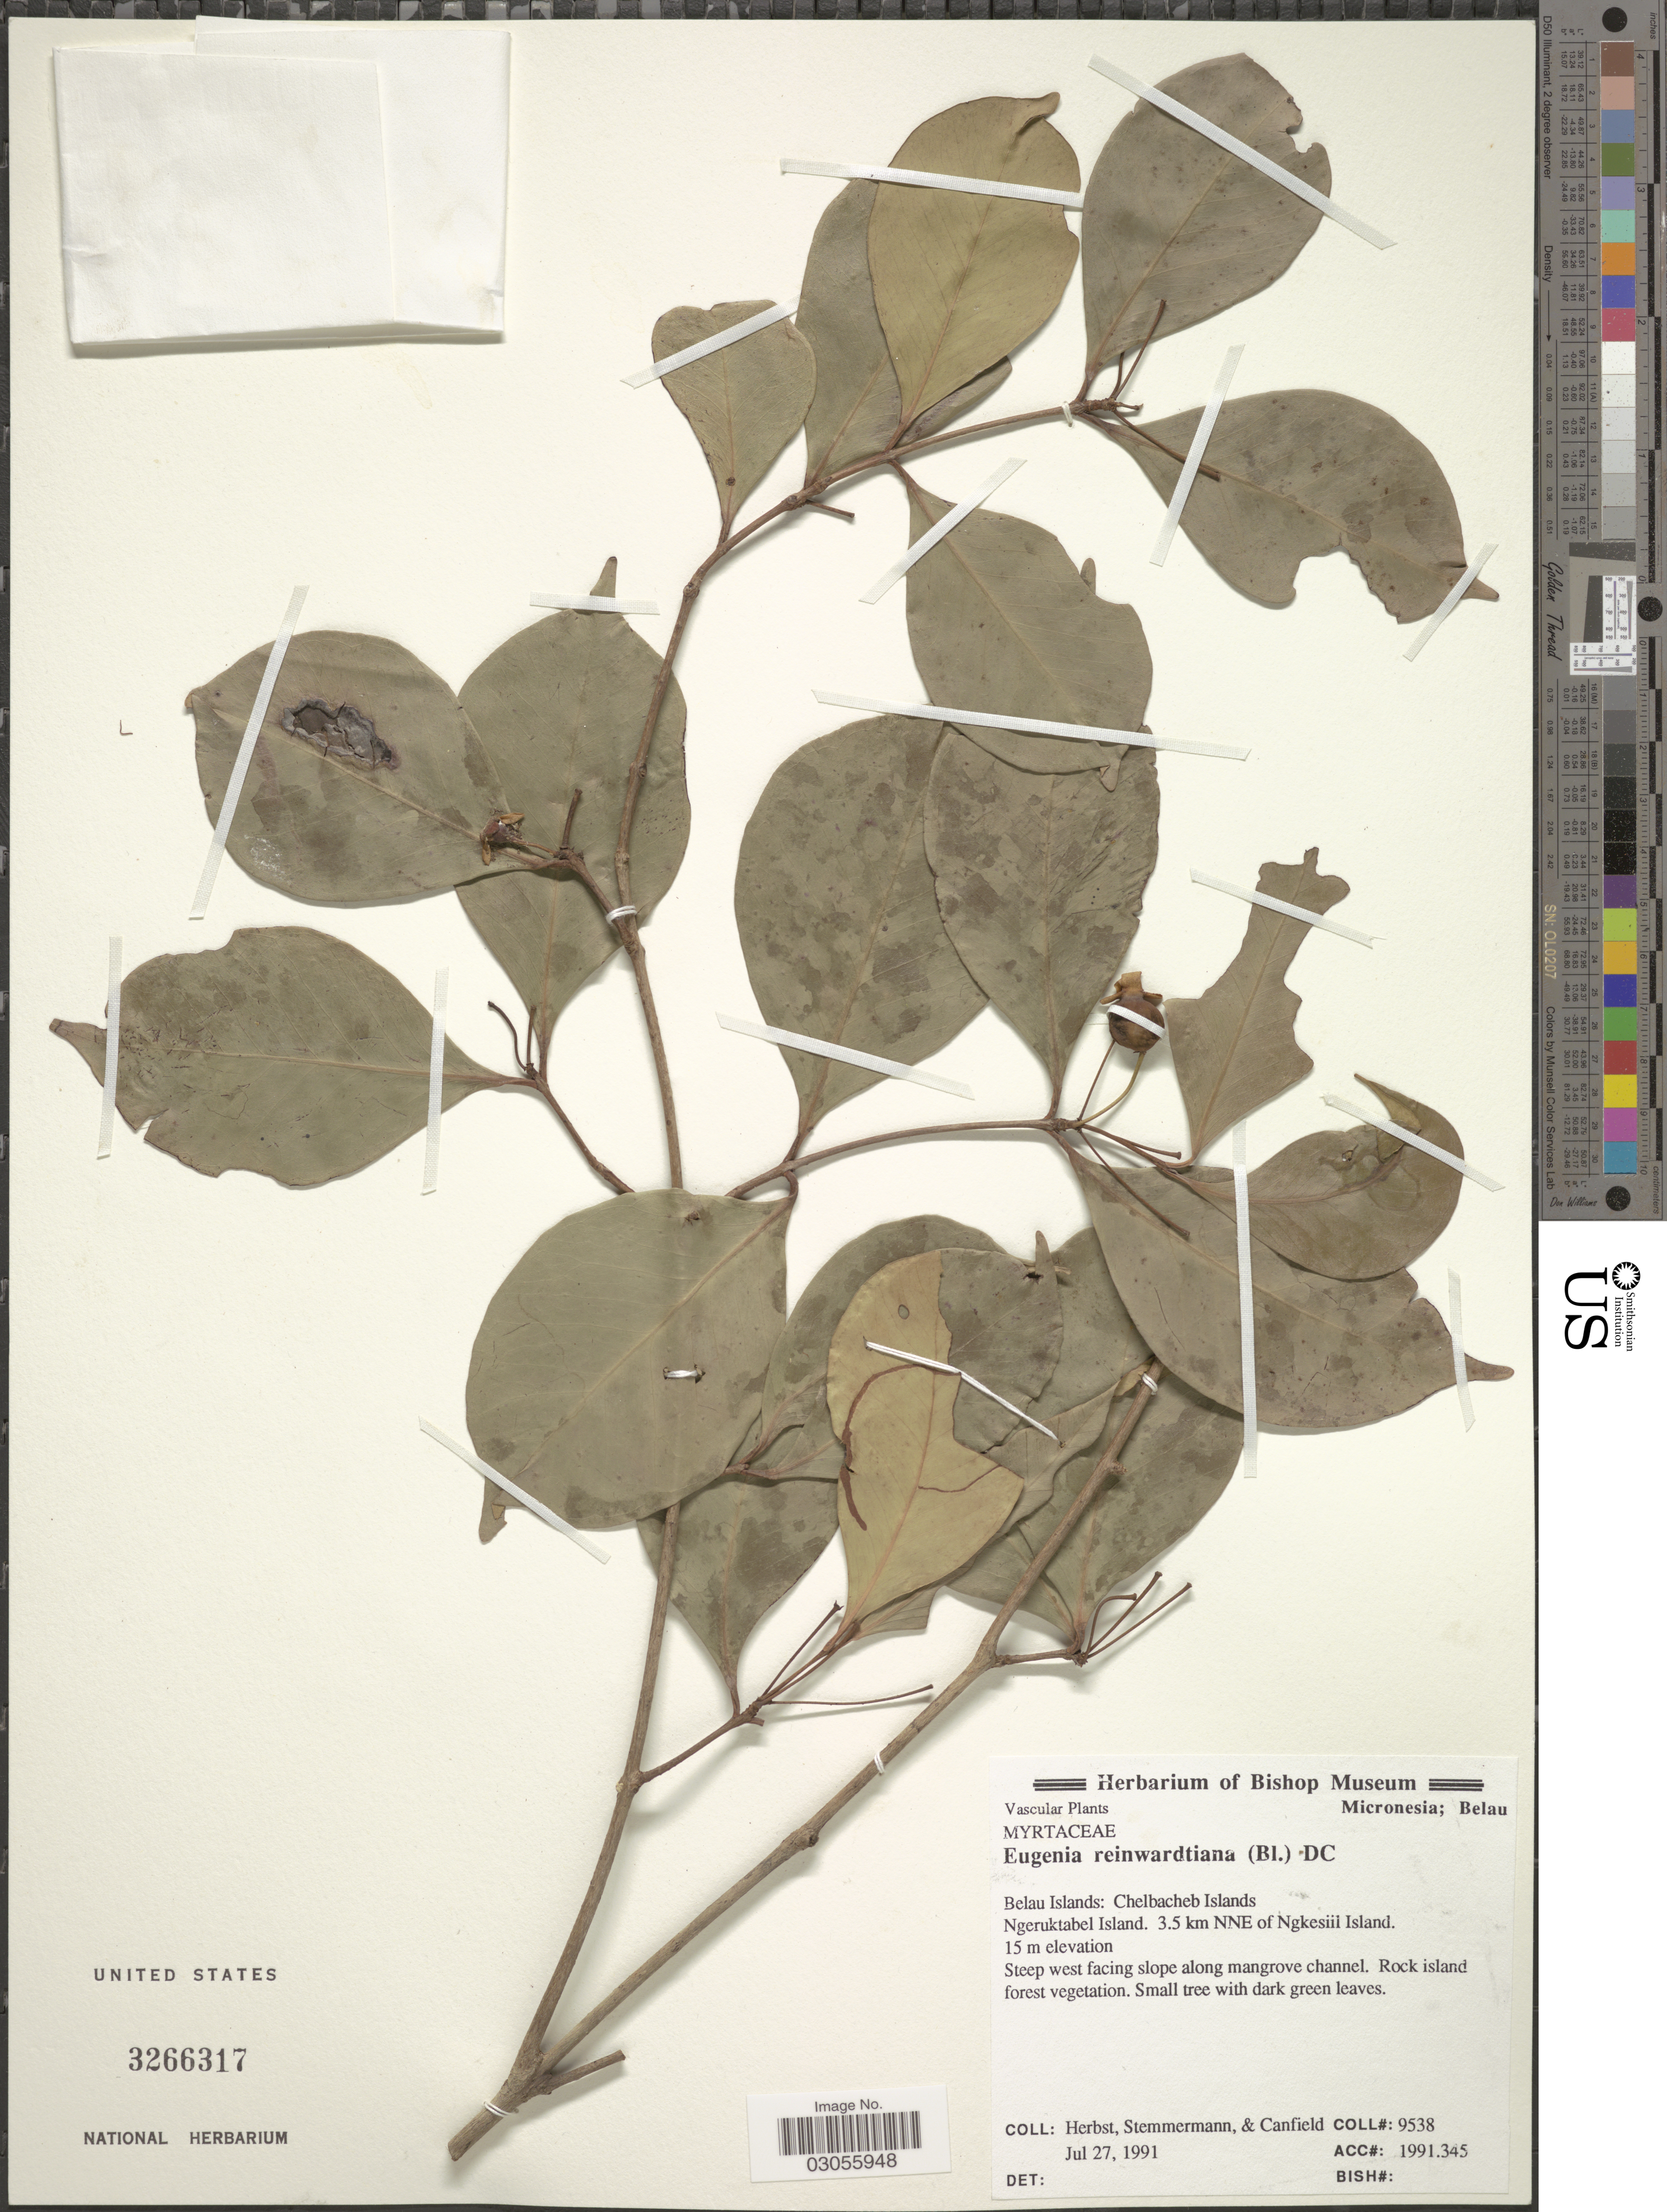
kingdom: Plantae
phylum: Tracheophyta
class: Magnoliopsida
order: Myrtales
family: Myrtaceae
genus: Eugenia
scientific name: Eugenia reinwardtiana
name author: (Blume) DC.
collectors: -. Herbst, -. Stemmermann & -. Canfield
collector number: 9538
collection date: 1991-07-27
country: Palau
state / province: Koror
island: Ngeruktabel [Urukthapel]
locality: Chelbacheb Islands. Ngeruktabel Island. 3.5 km NNE of Ngekesiil Island.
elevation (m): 15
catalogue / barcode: US 3266317